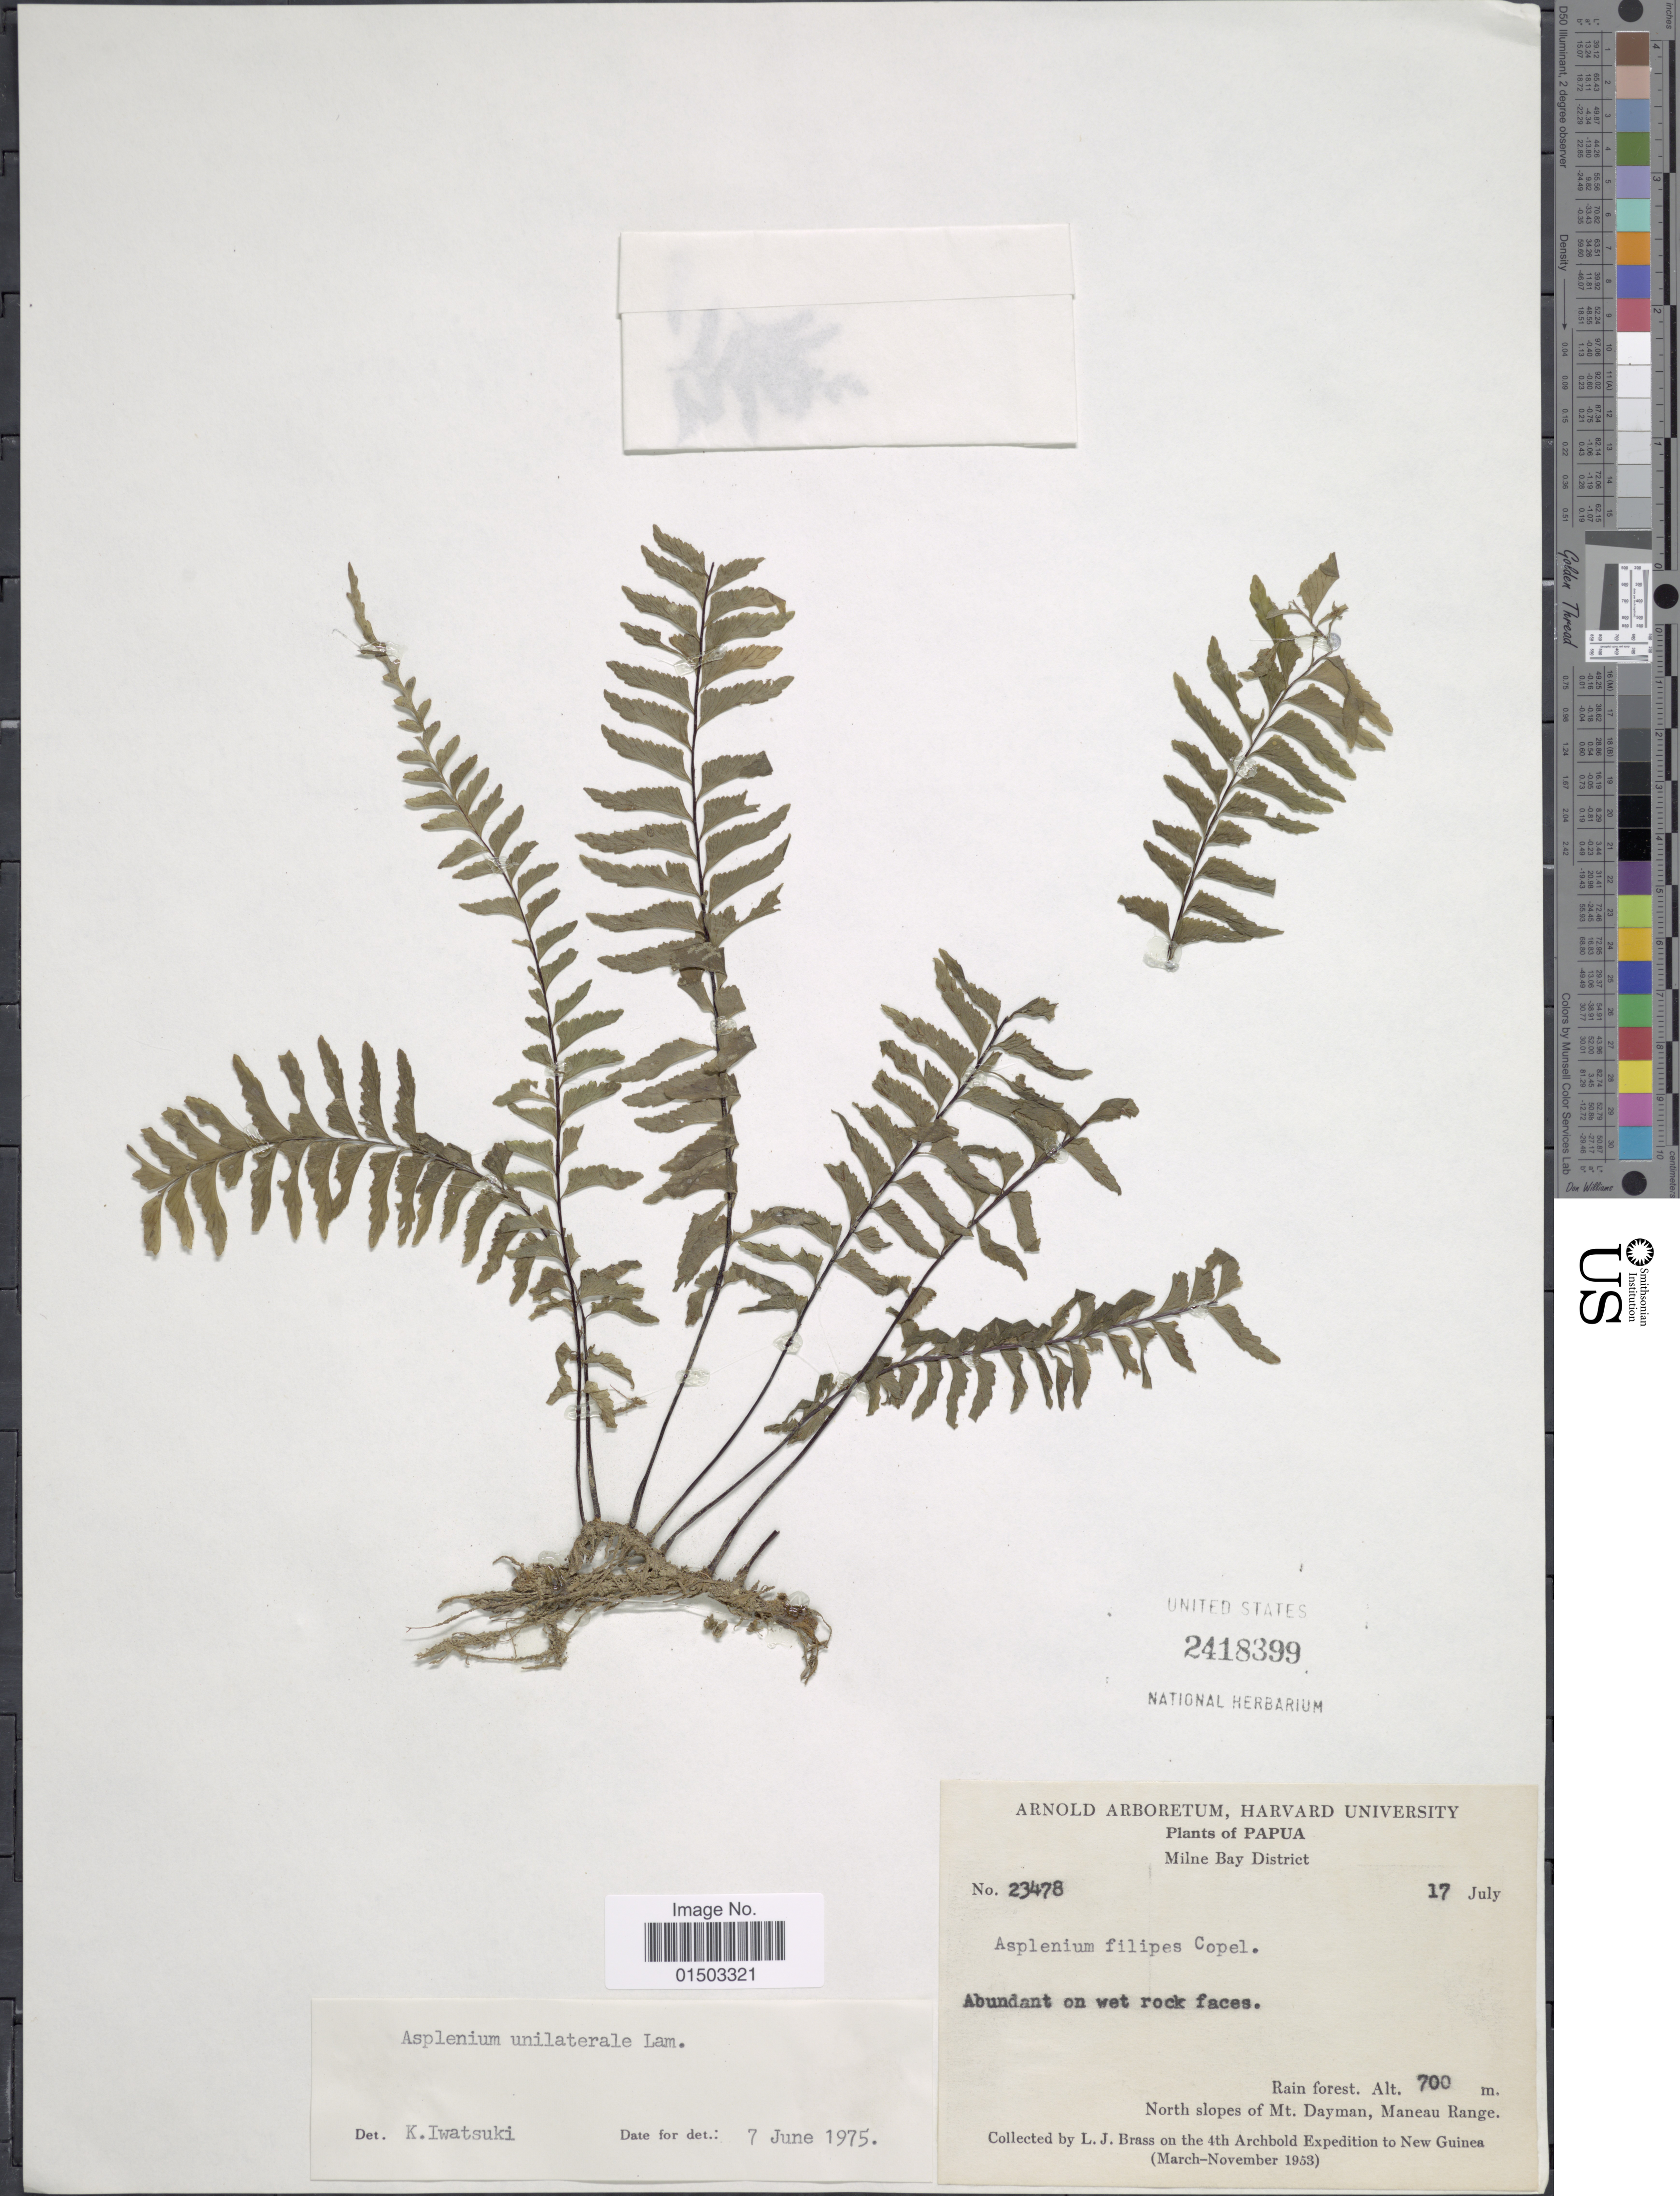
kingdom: Plantae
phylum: Tracheophyta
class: Polypodiopsida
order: Polypodiales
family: Aspleniaceae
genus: Hymenasplenium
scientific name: Hymenasplenium unilaterale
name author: (Lam.) Hayata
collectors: L. J. Brass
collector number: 23478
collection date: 1953-07-17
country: Papua New Guinea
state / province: Milne Bay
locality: Papua, Milne bay District. North slopes of Mt. Dayman, Maneau Range.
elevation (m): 700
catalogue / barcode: US 2418399